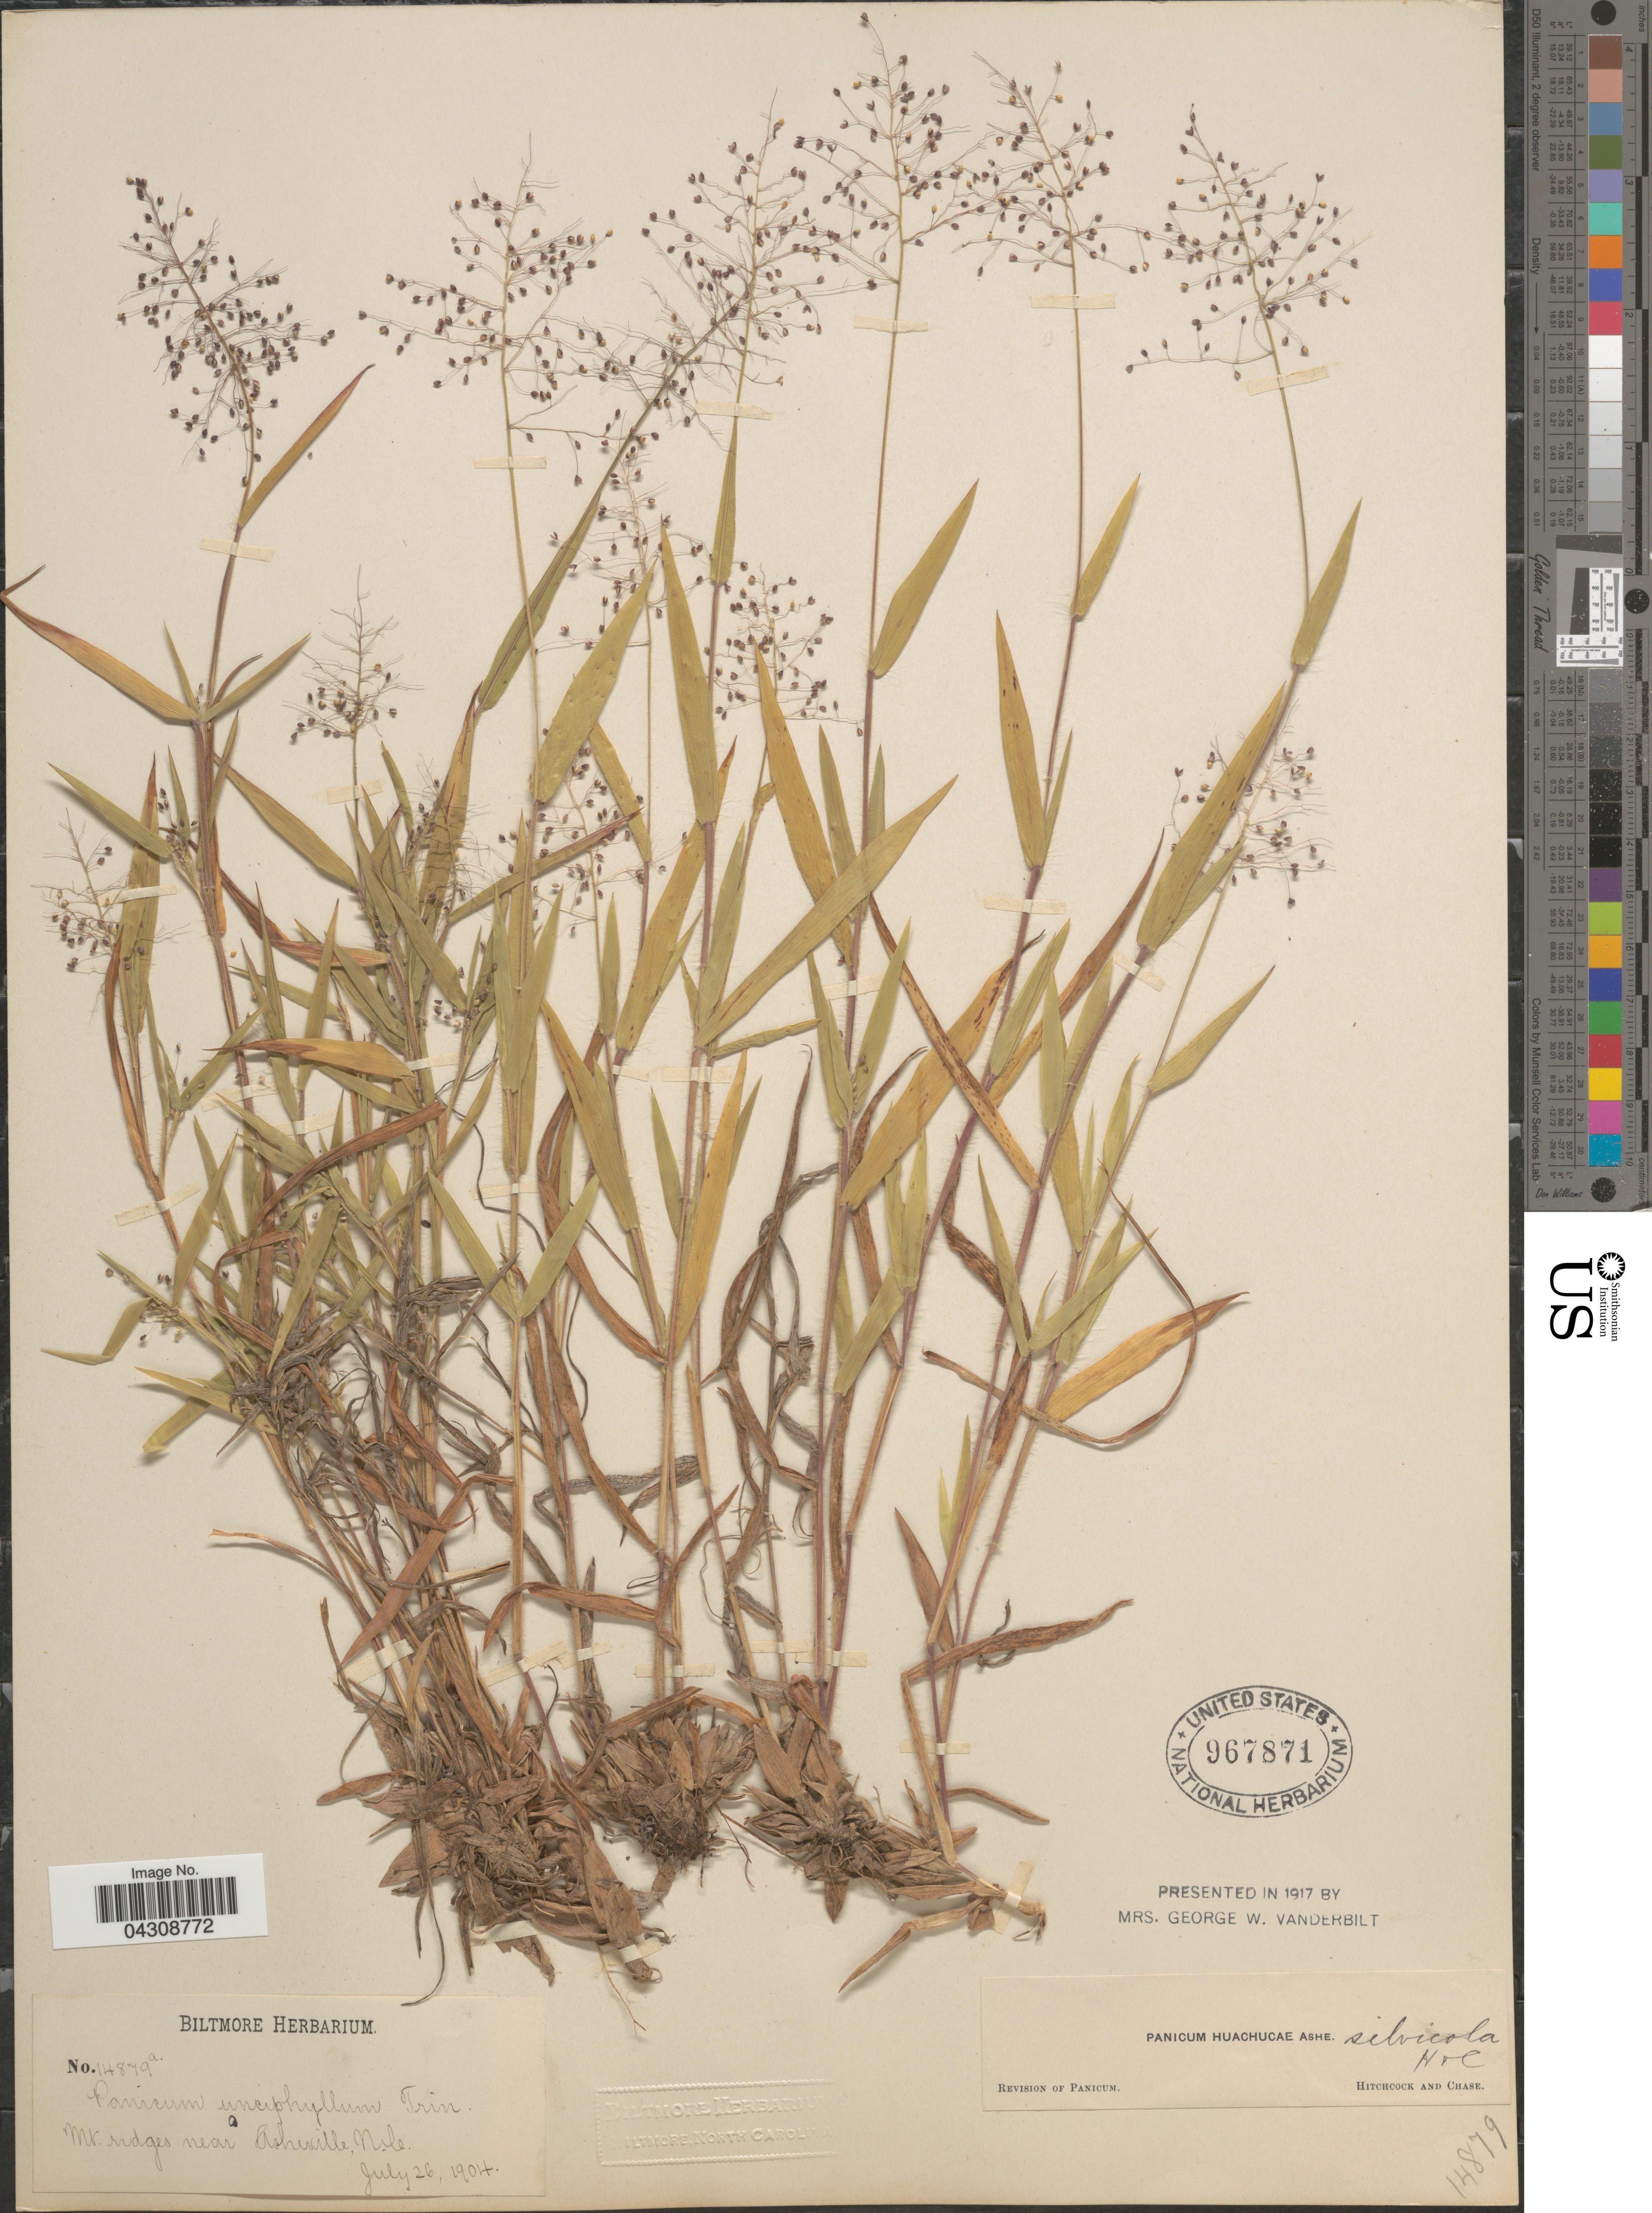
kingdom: Plantae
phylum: Tracheophyta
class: Liliopsida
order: Poales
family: Poaceae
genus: Dichanthelium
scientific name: Dichanthelium acuminatum var. acuminatum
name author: (Sw.) Gould & C.A. Clark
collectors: ex herb. Biltmore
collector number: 14879a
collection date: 1904-07-26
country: United States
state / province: North Carolina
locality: Mt. ridges near Asheville.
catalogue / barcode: US 967871